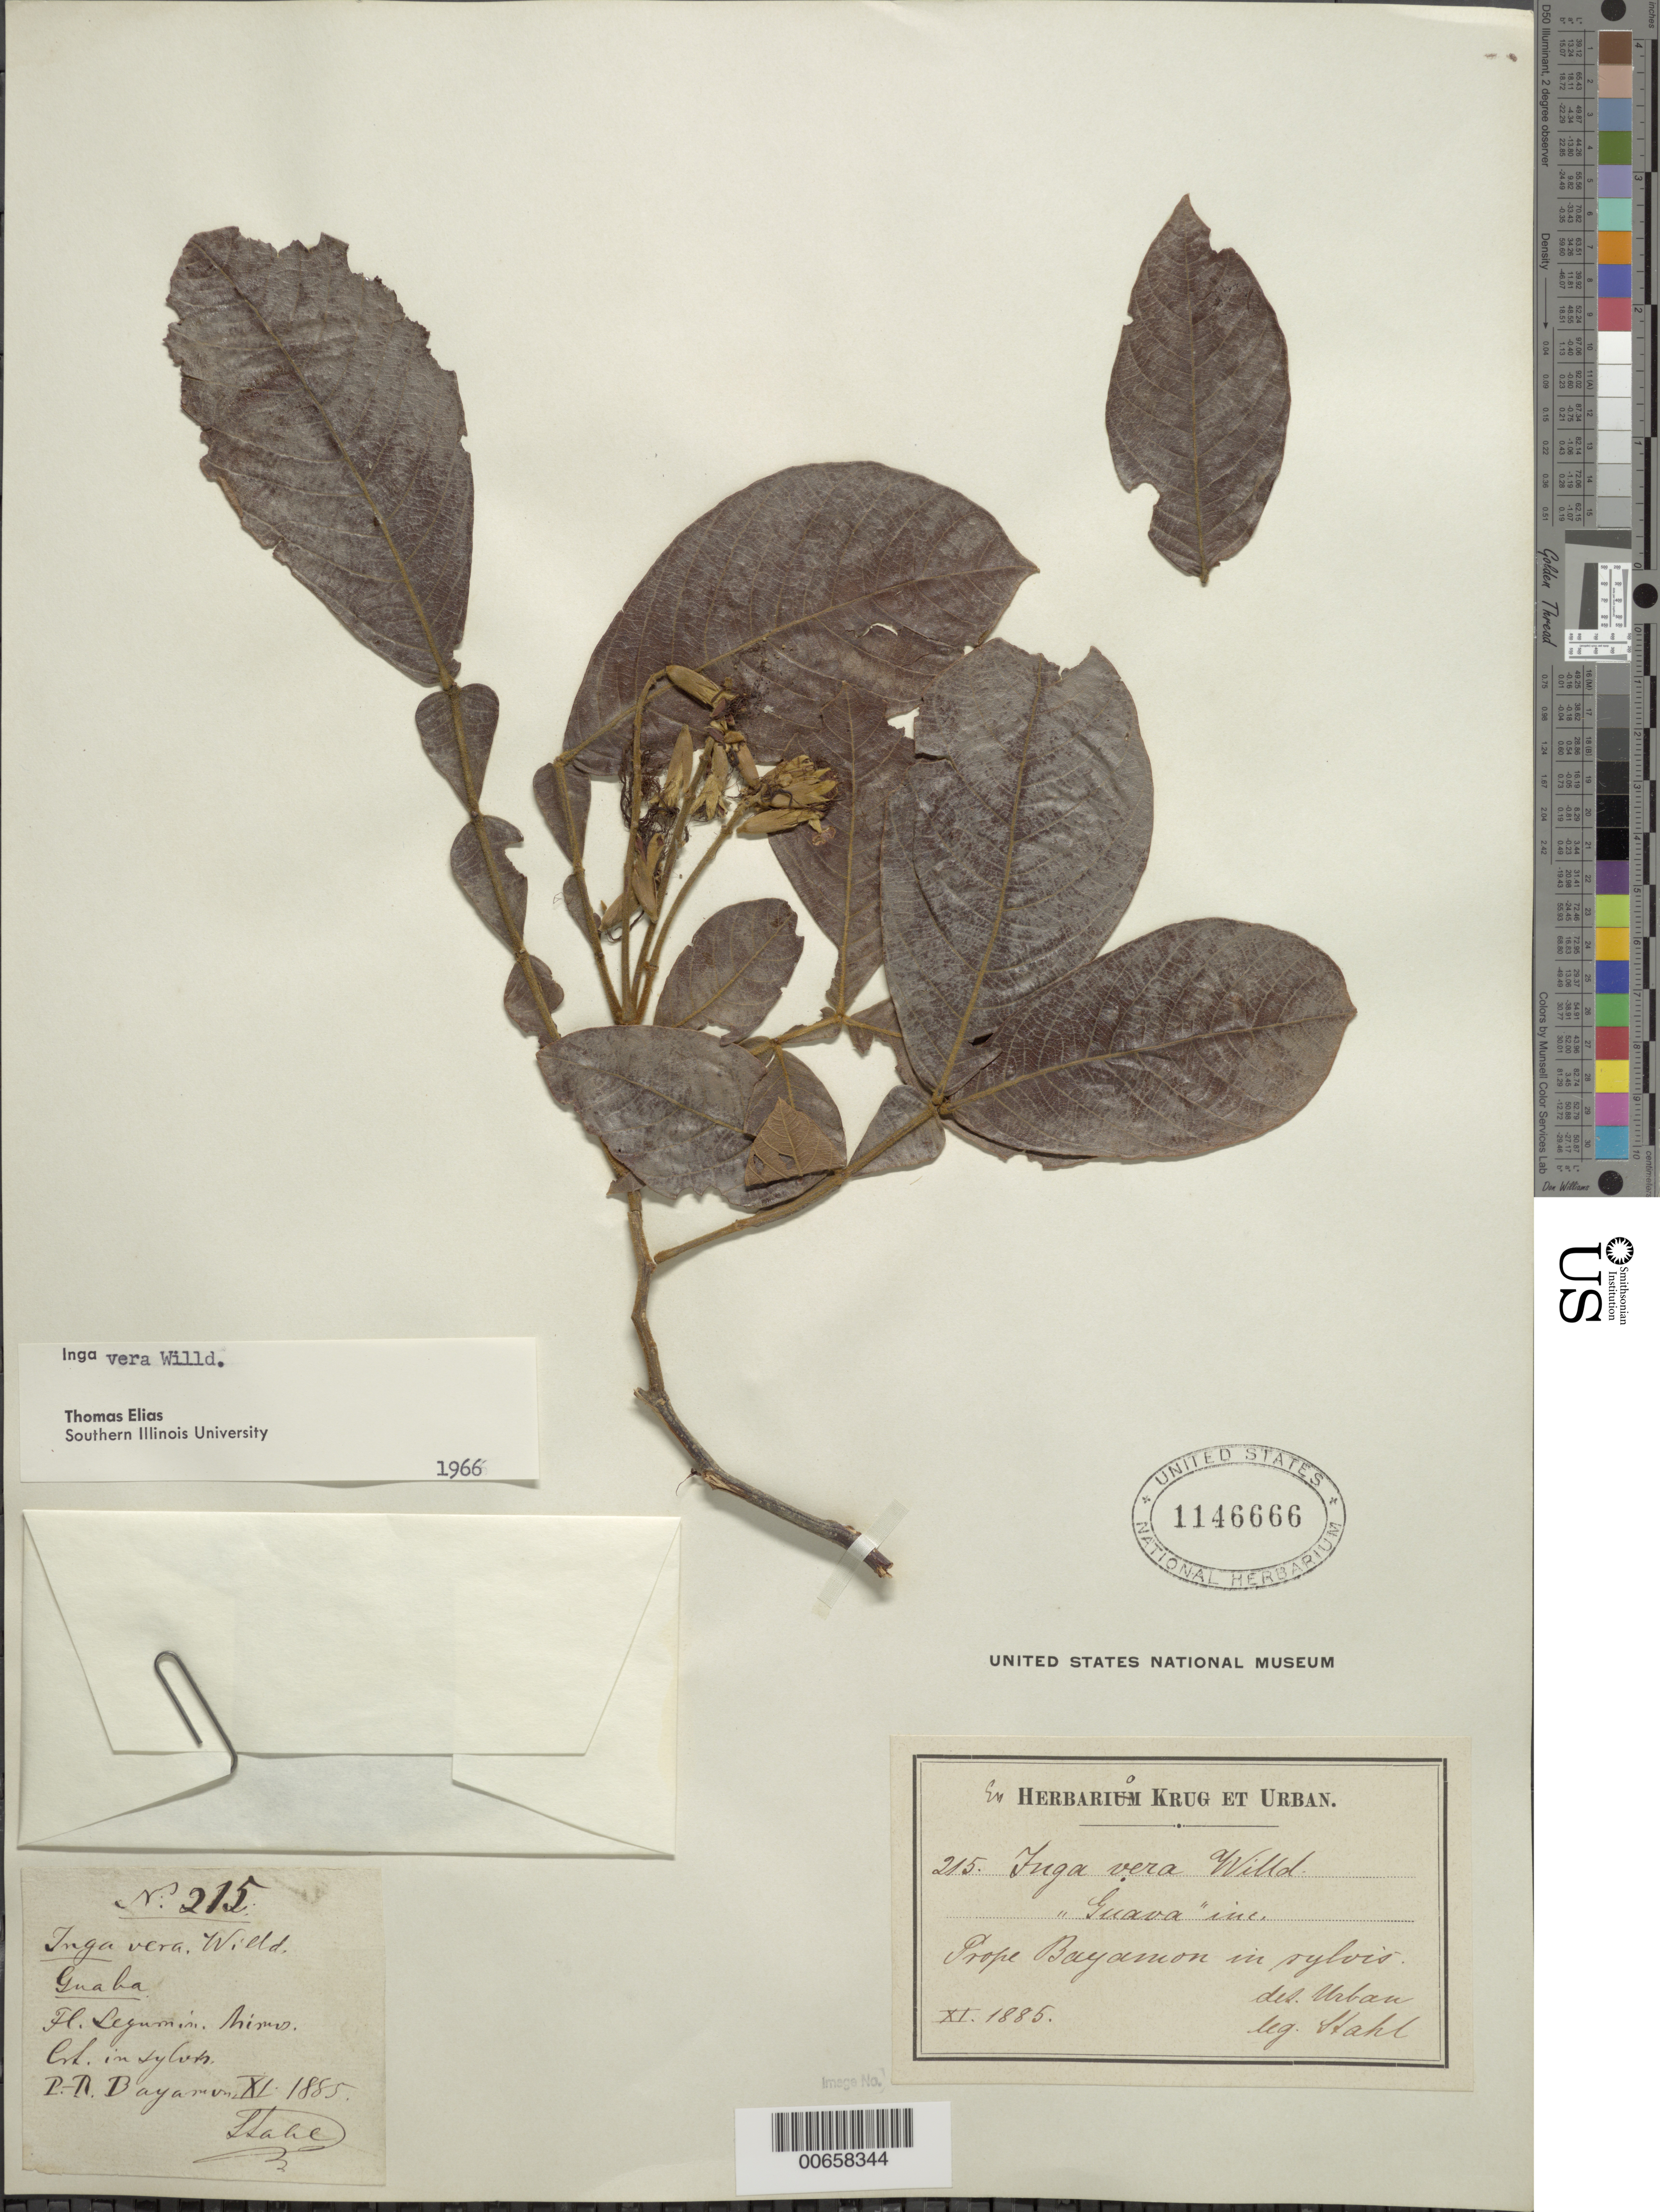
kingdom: Plantae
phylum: Tracheophyta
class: Magnoliopsida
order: Fabales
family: Fabaceae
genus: Inga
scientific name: Inga vera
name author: Willd.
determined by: Elias, T., (SIU), Southern Illinois University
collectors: A. Stahl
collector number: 215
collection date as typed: Nov 1885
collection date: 1885-11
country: Puerto Rico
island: Greater Antilles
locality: Bayamon, in sylvis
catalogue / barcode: US 1146666